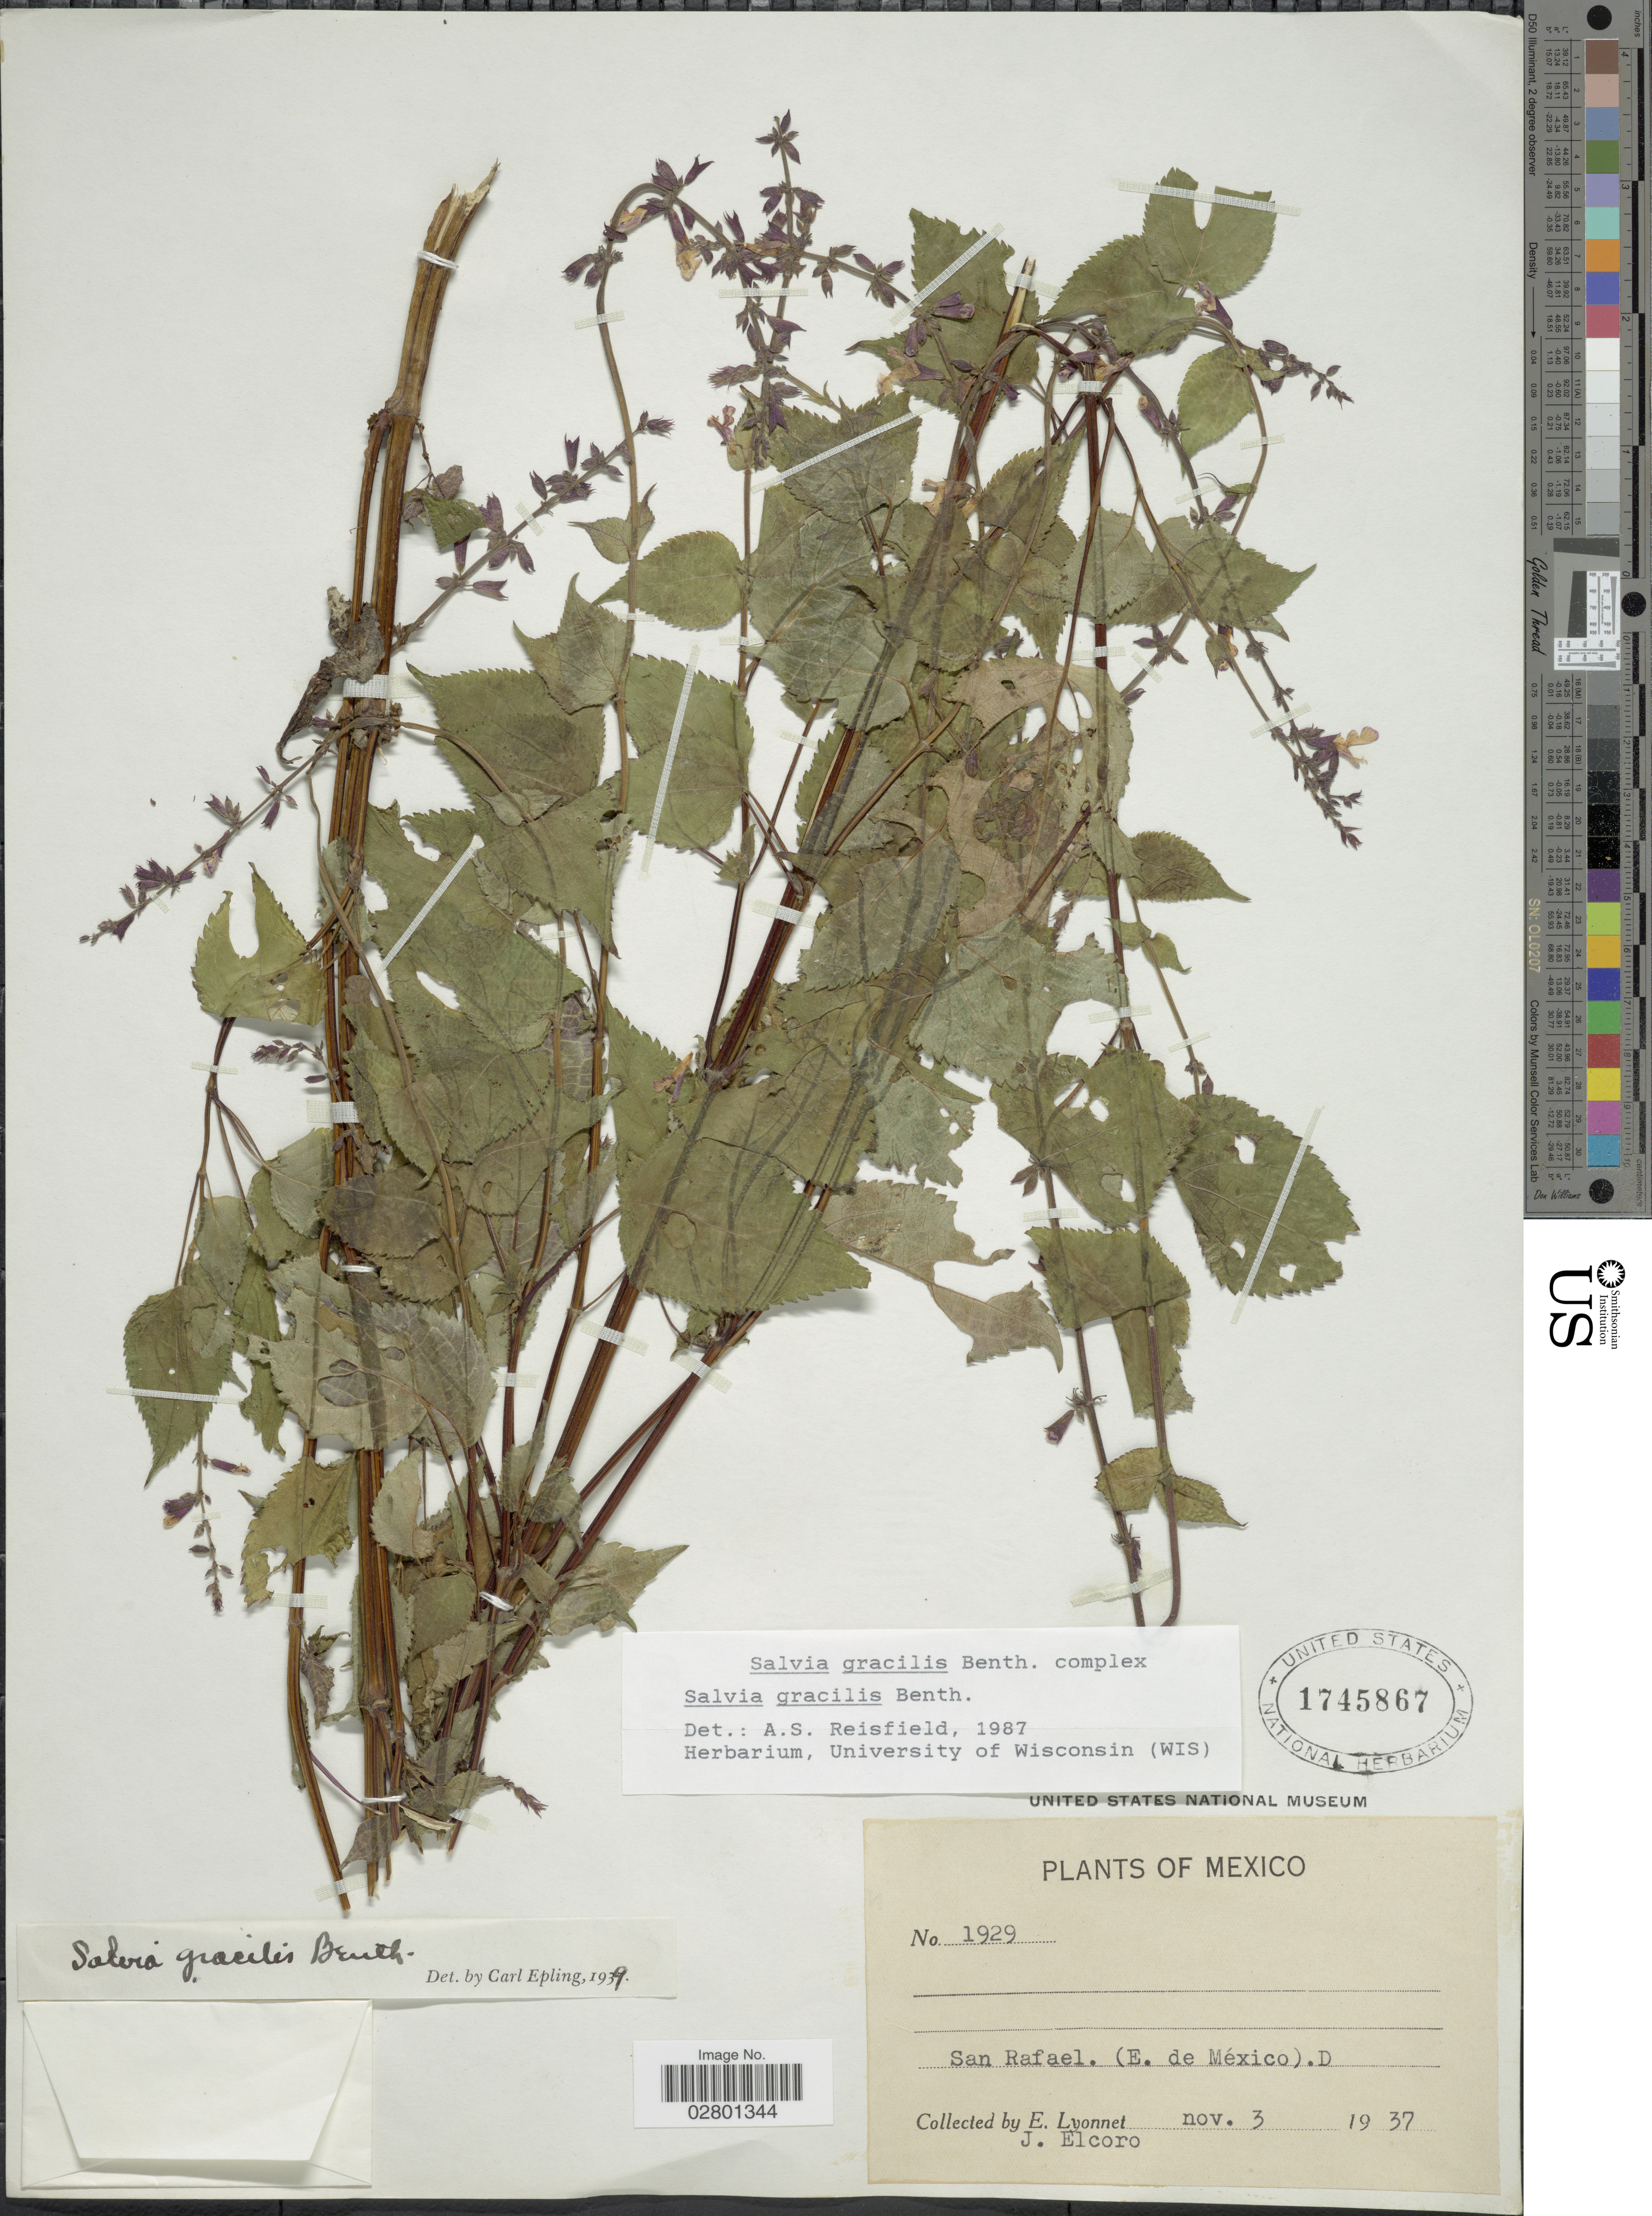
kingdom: Plantae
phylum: Tracheophyta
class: Magnoliopsida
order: Lamiales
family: Lamiaceae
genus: Salvia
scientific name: Salvia gracilis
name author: Benth.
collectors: E. Lyonnet & J. Elcoro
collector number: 1929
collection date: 1937-11-03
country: Mexico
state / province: México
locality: San Rafael. (E. de México). D.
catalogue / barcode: US 1745867